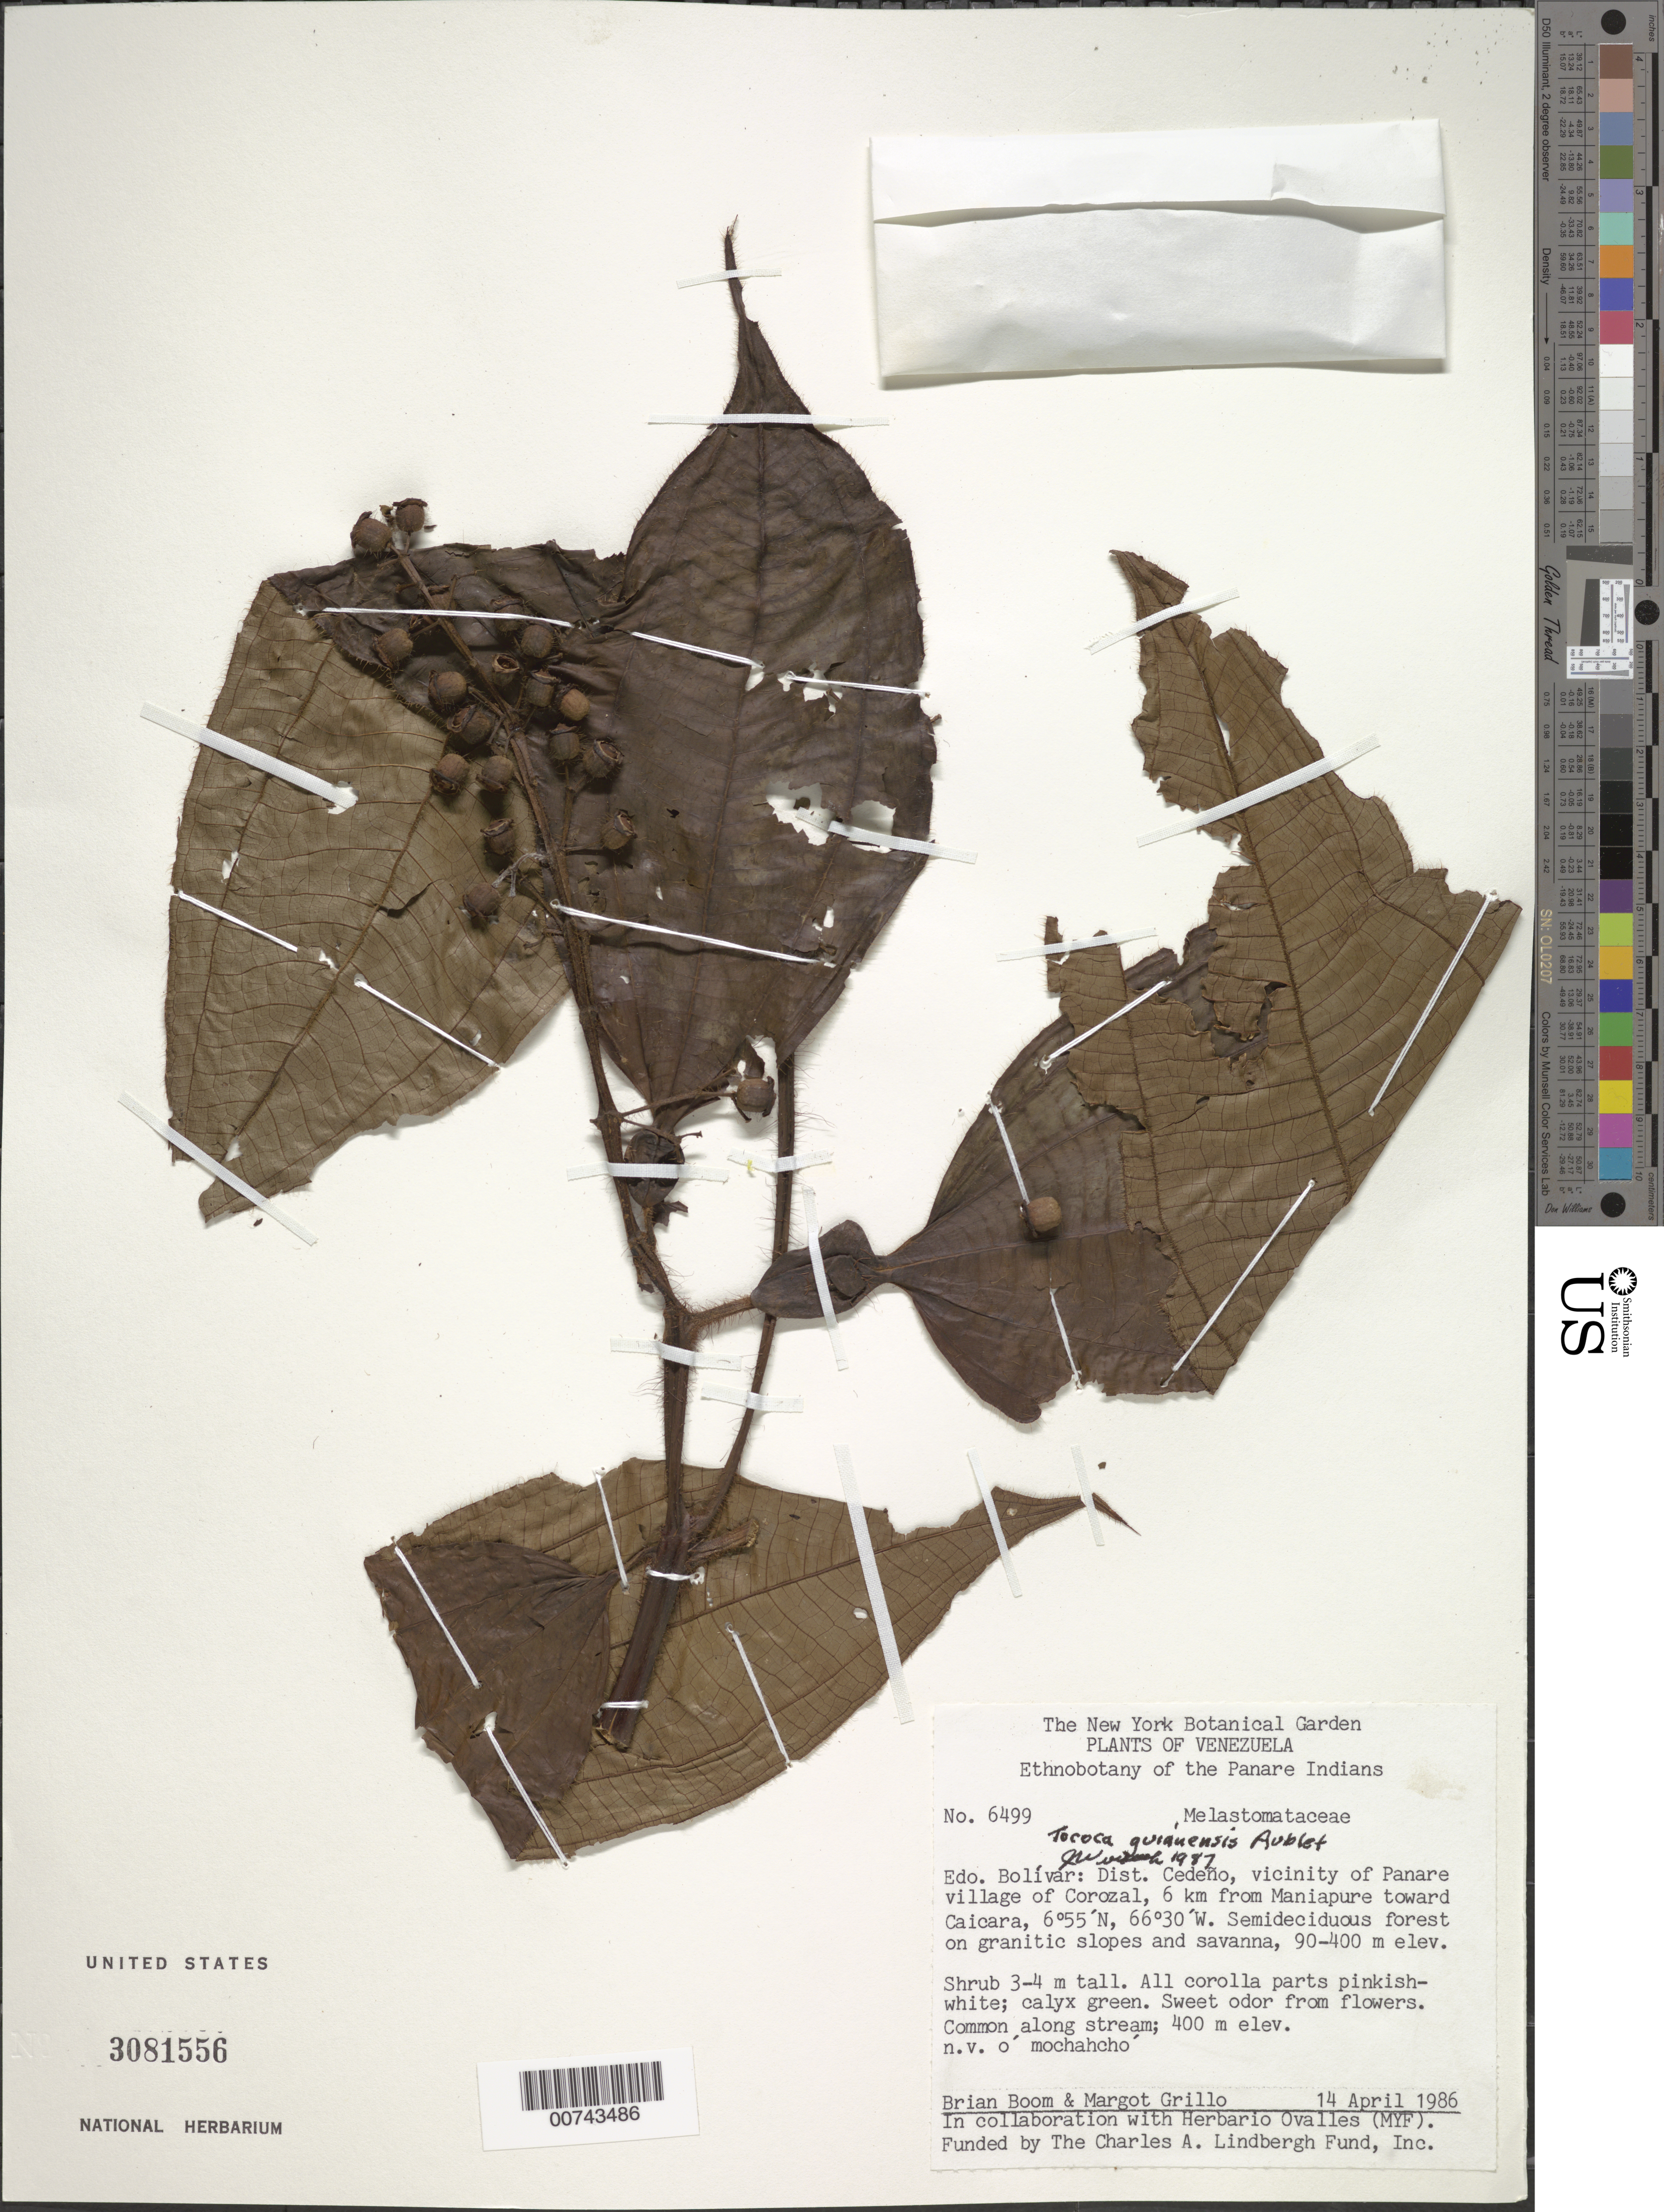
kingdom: Plantae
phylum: Tracheophyta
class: Magnoliopsida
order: Myrtales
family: Melastomataceae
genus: Tococa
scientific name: Tococa guianensis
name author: Aubl.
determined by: Wurdack, John J., (US), US (UNITED STATES)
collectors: B. M. Boom & M. Grillo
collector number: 6499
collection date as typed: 14-Apr-86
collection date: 1986-04-14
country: Venezuela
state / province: Bolívar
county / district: Cedeño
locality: Panare village of Corozal, vic., 6 km from Maniapure toward Caicara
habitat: Along stream. Semideciduous forest on granitic slopes and savanna; along stream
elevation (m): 90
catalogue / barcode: US 3081556